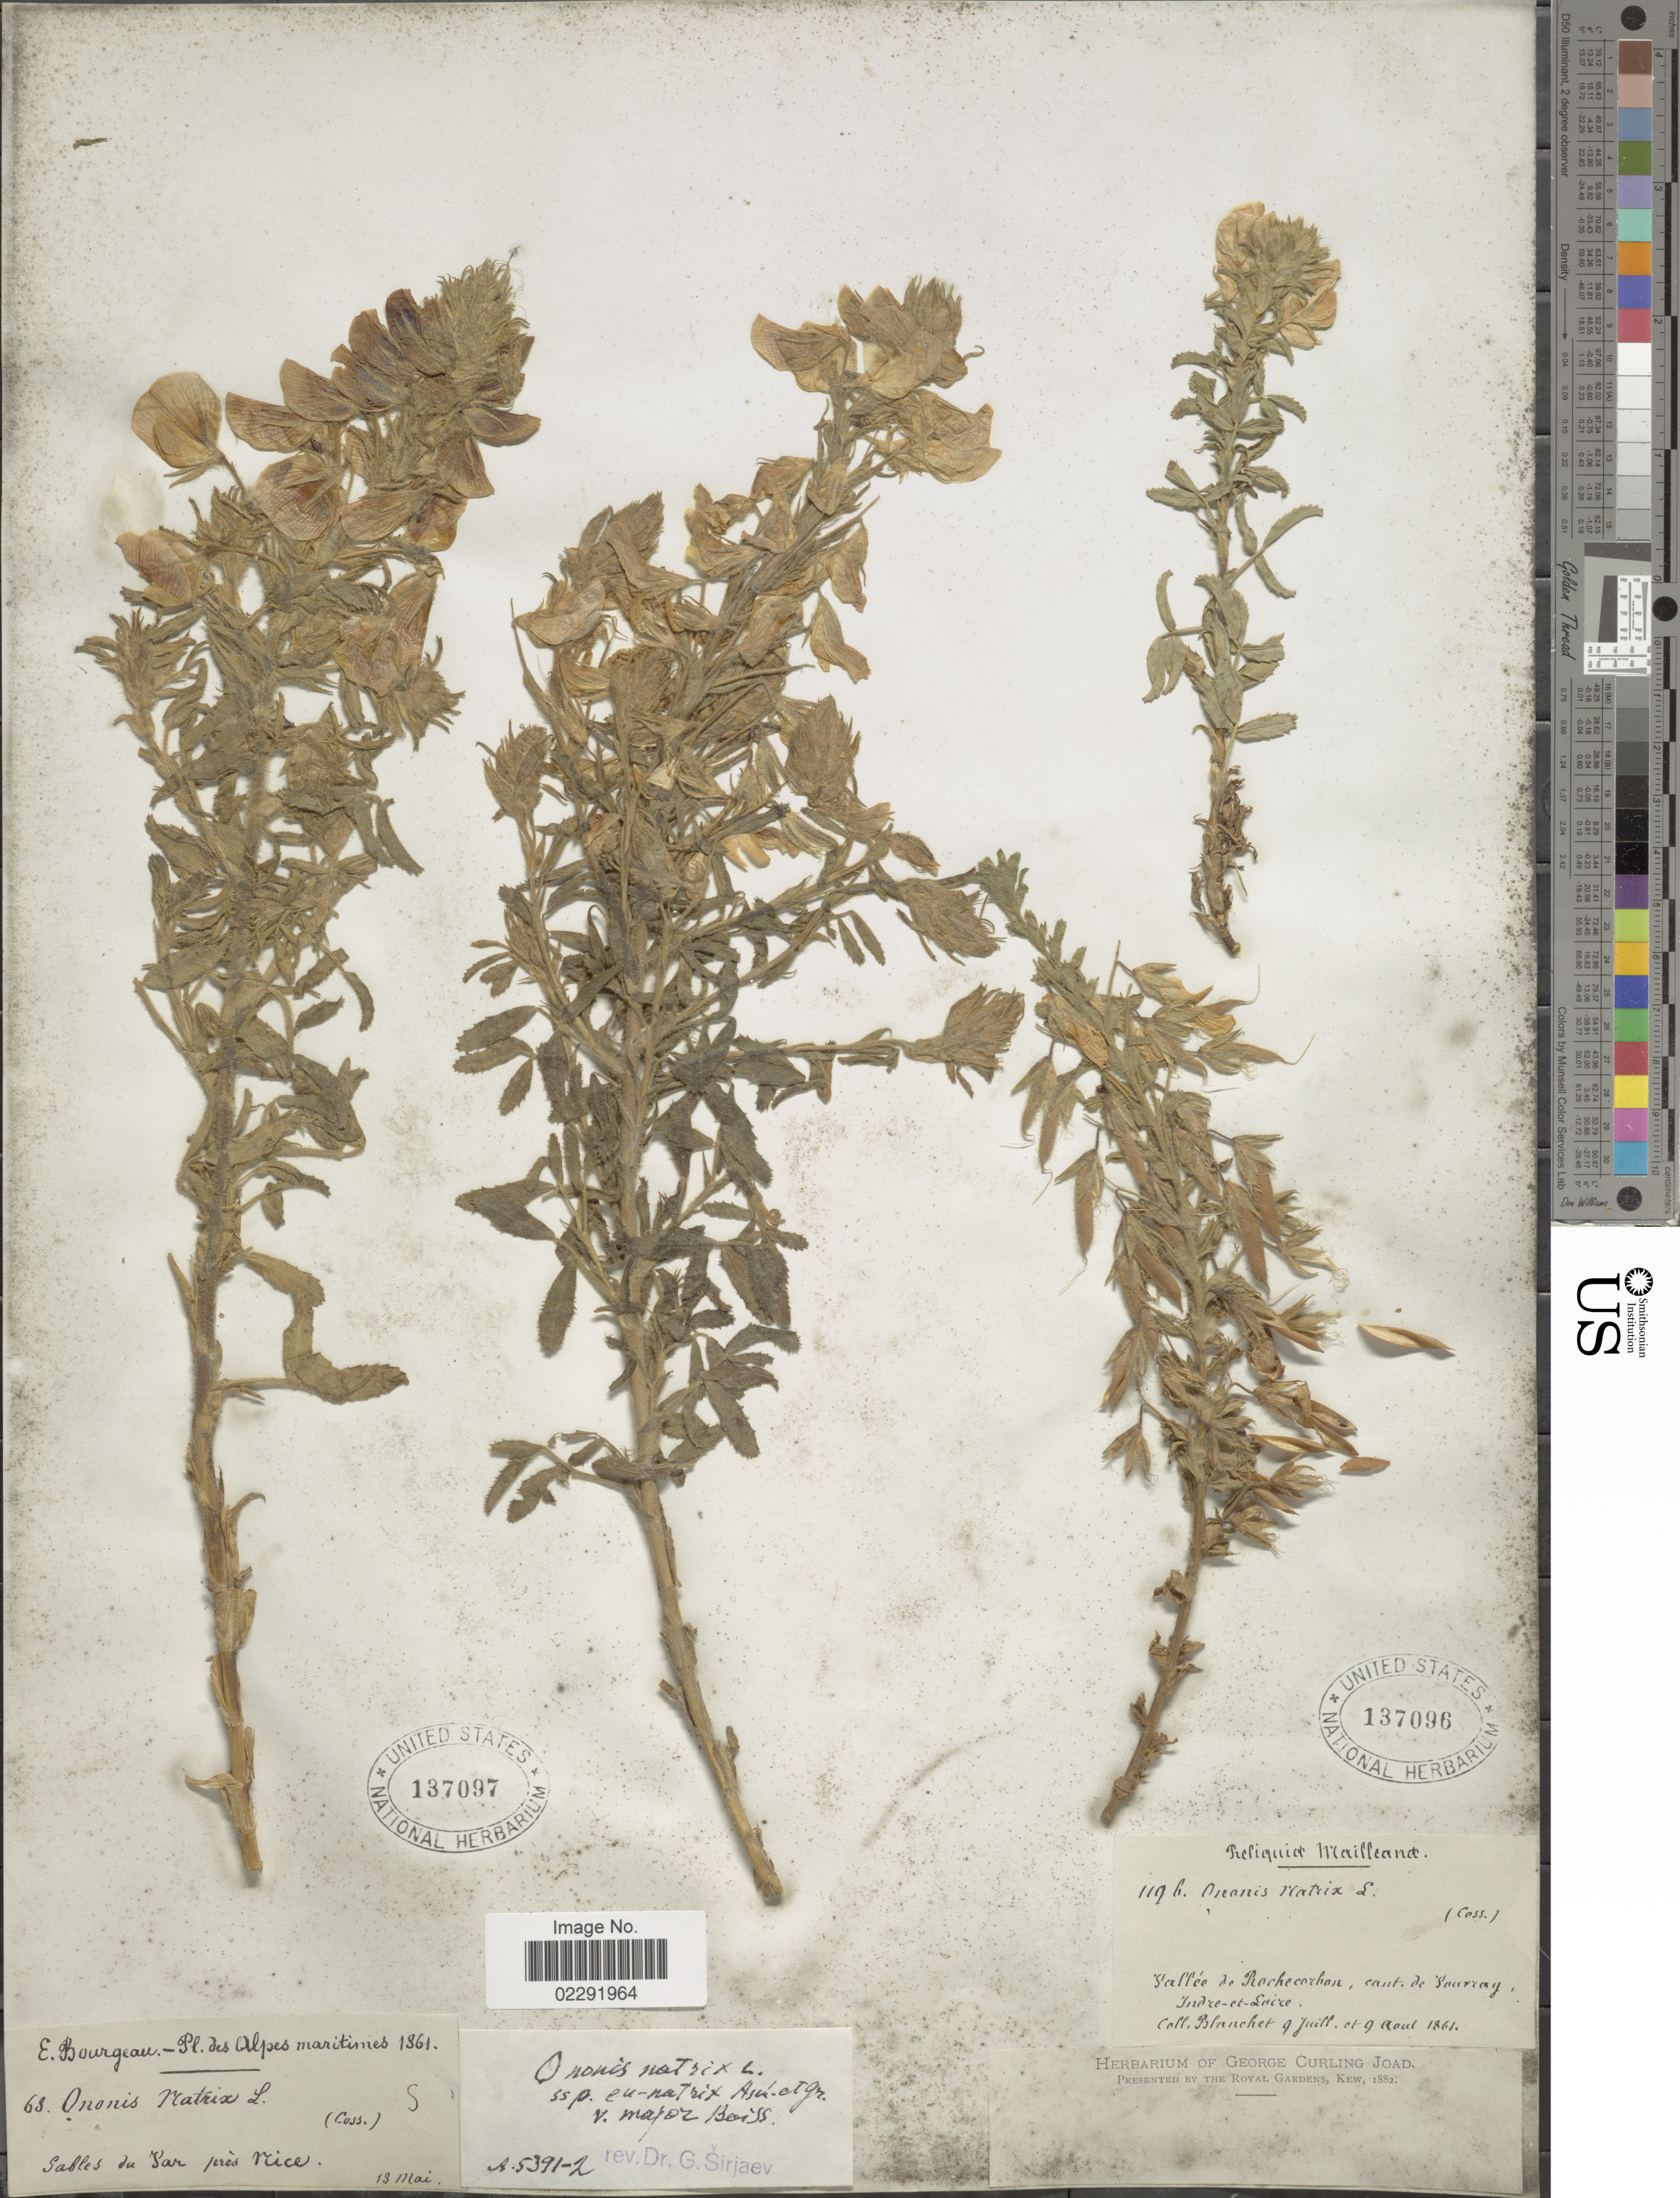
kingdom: Plantae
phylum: Tracheophyta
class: Magnoliopsida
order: Fabales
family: Fabaceae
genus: Ononis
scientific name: Ononis natrix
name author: L.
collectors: -. Blanchet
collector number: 119b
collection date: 1861-07-09/1861-08-09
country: France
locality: Reliquiae Mailleanae, Vallee de Rochecochon, cant. de Vaurray, Indre-et-Savoie. [interpreted]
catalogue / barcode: US 137096-2